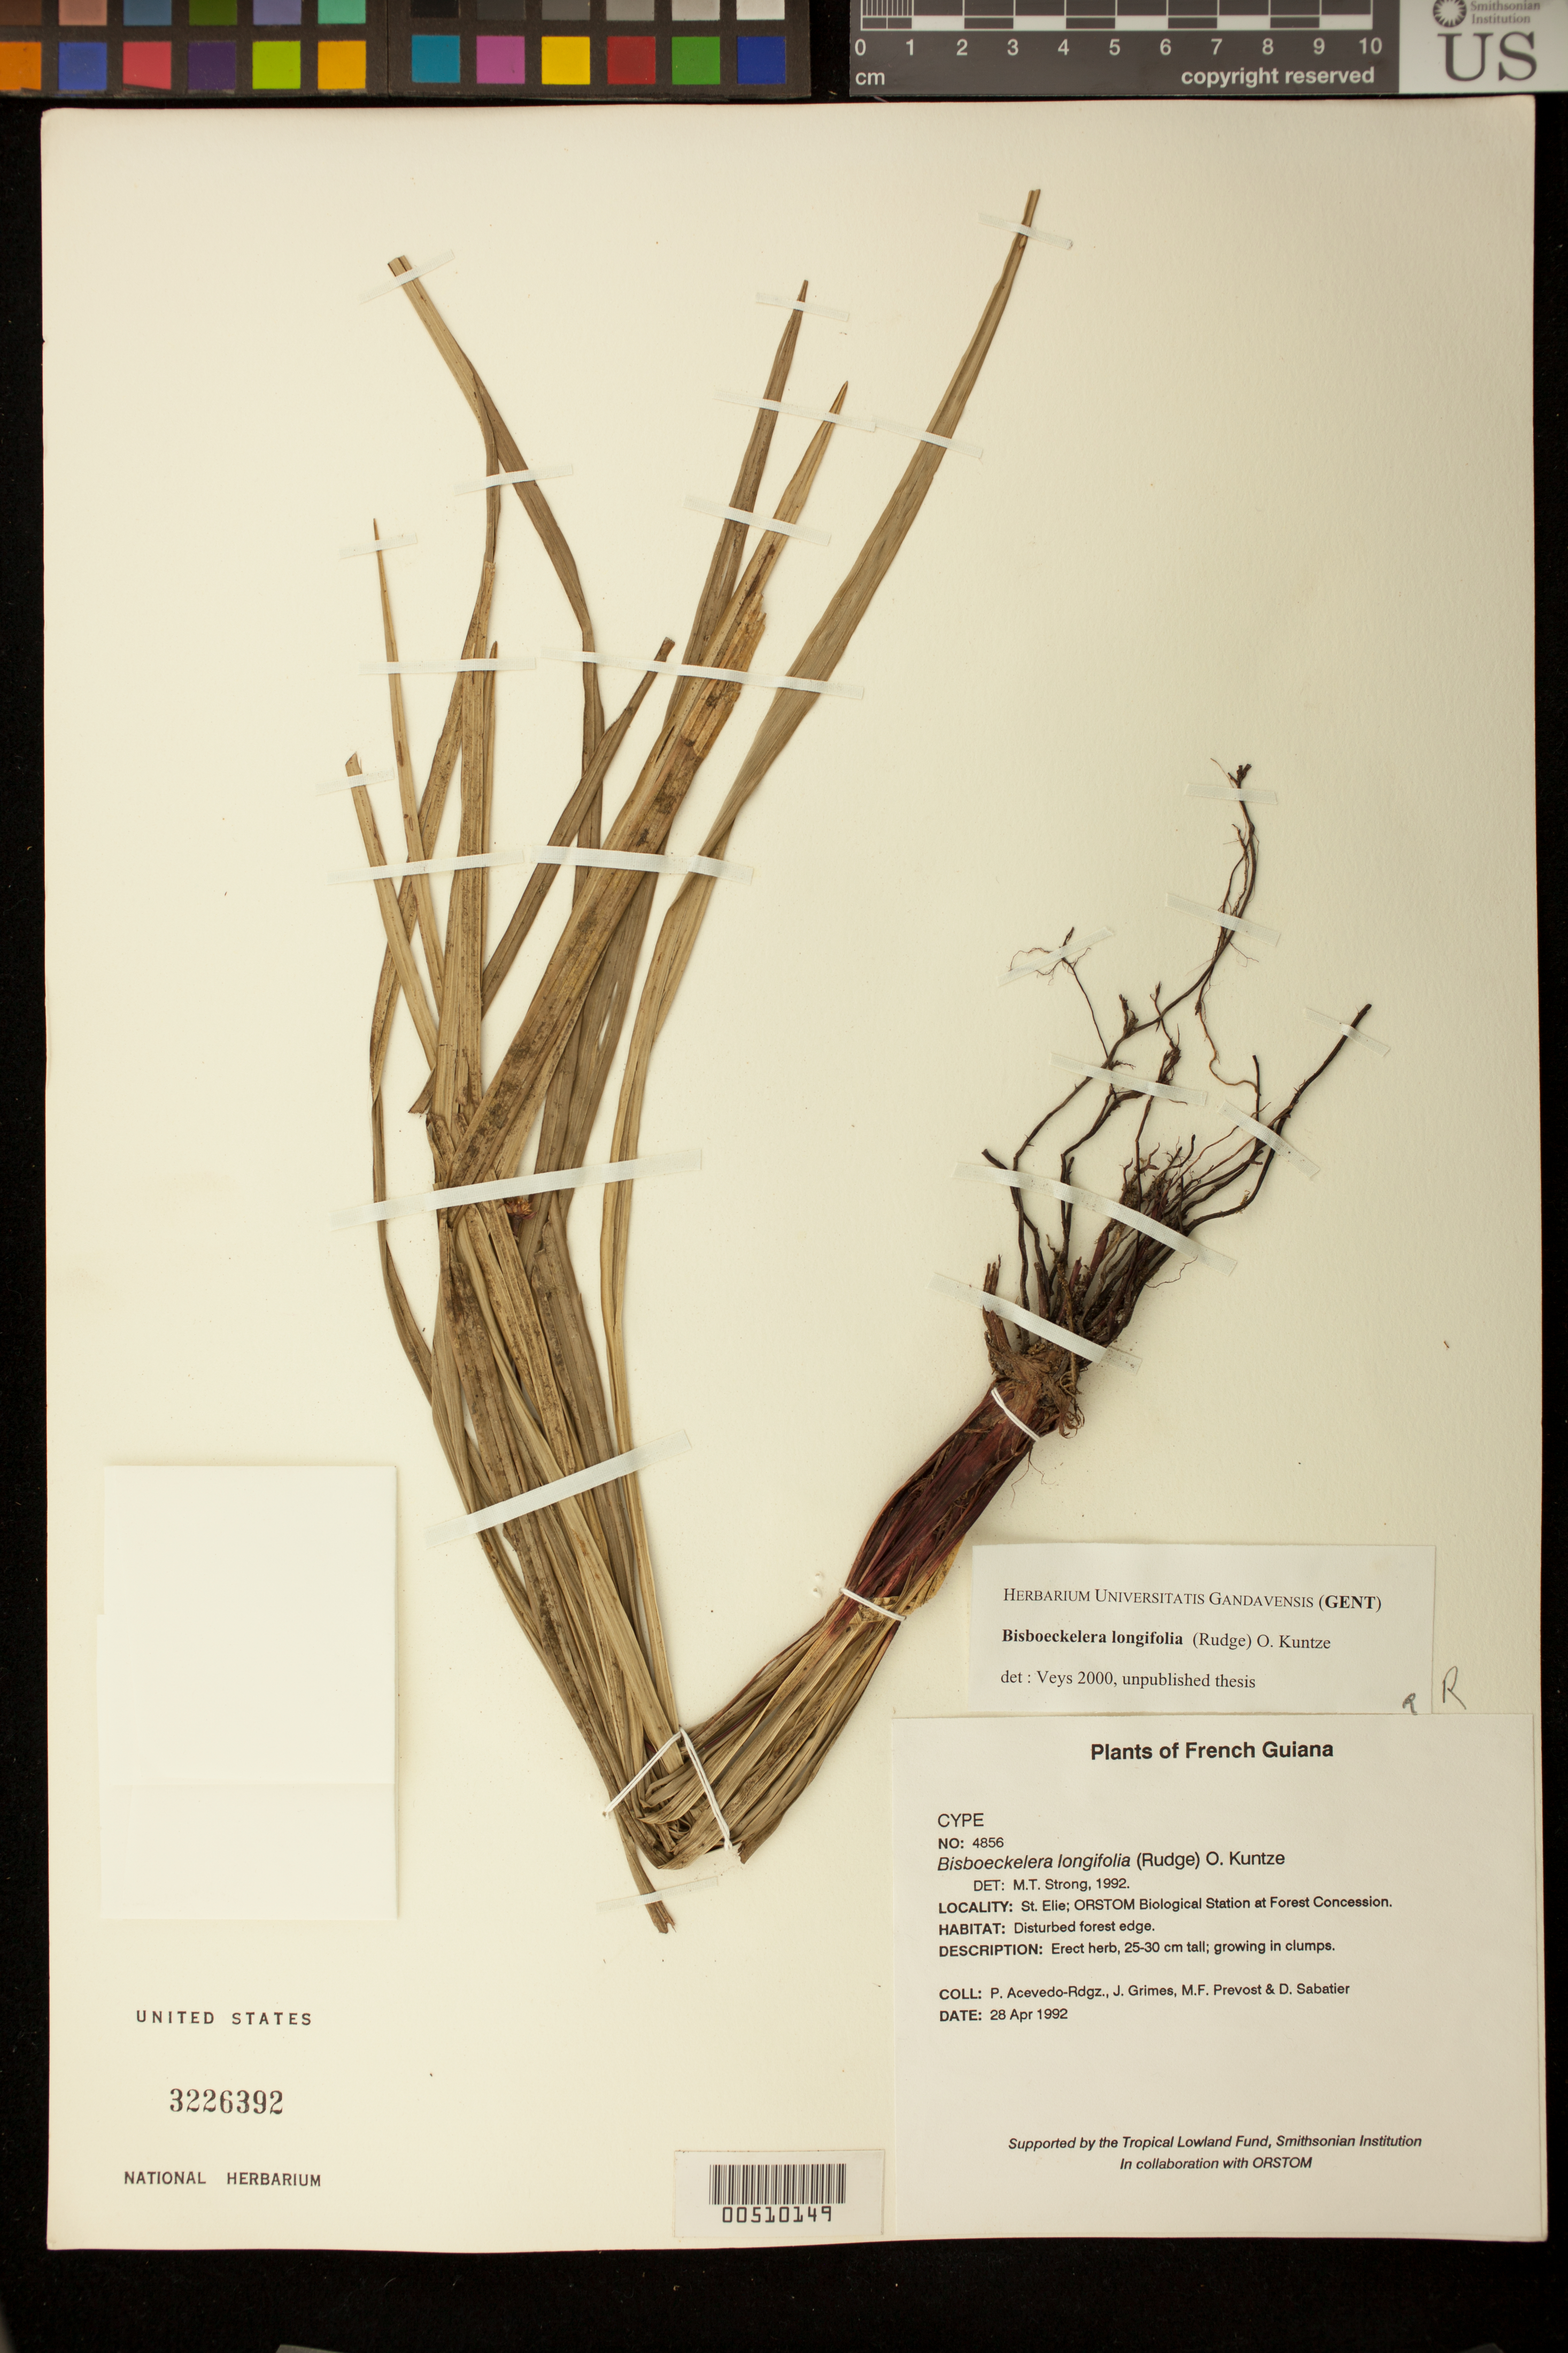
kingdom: Plantae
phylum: Tracheophyta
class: Liliopsida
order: Poales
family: Cyperaceae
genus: Bisboeckelera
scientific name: Bisboeckelera longifolia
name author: (Rudge) Kuntze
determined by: Strong, M. T., (US), Smithsonian Institution - National Museum of Natural History (UNITED STATES)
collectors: P. Acevedo-Rodr., J. W. Grimes, M.-F. Prévost & D. Sabatier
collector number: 4856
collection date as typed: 28 Apr 1992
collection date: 1992-04-28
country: French Guiana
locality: Piste de St. Elie, ORSTOM Biological Station at Forest Concession.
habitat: Disturbed forest edge.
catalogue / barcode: US 3226392